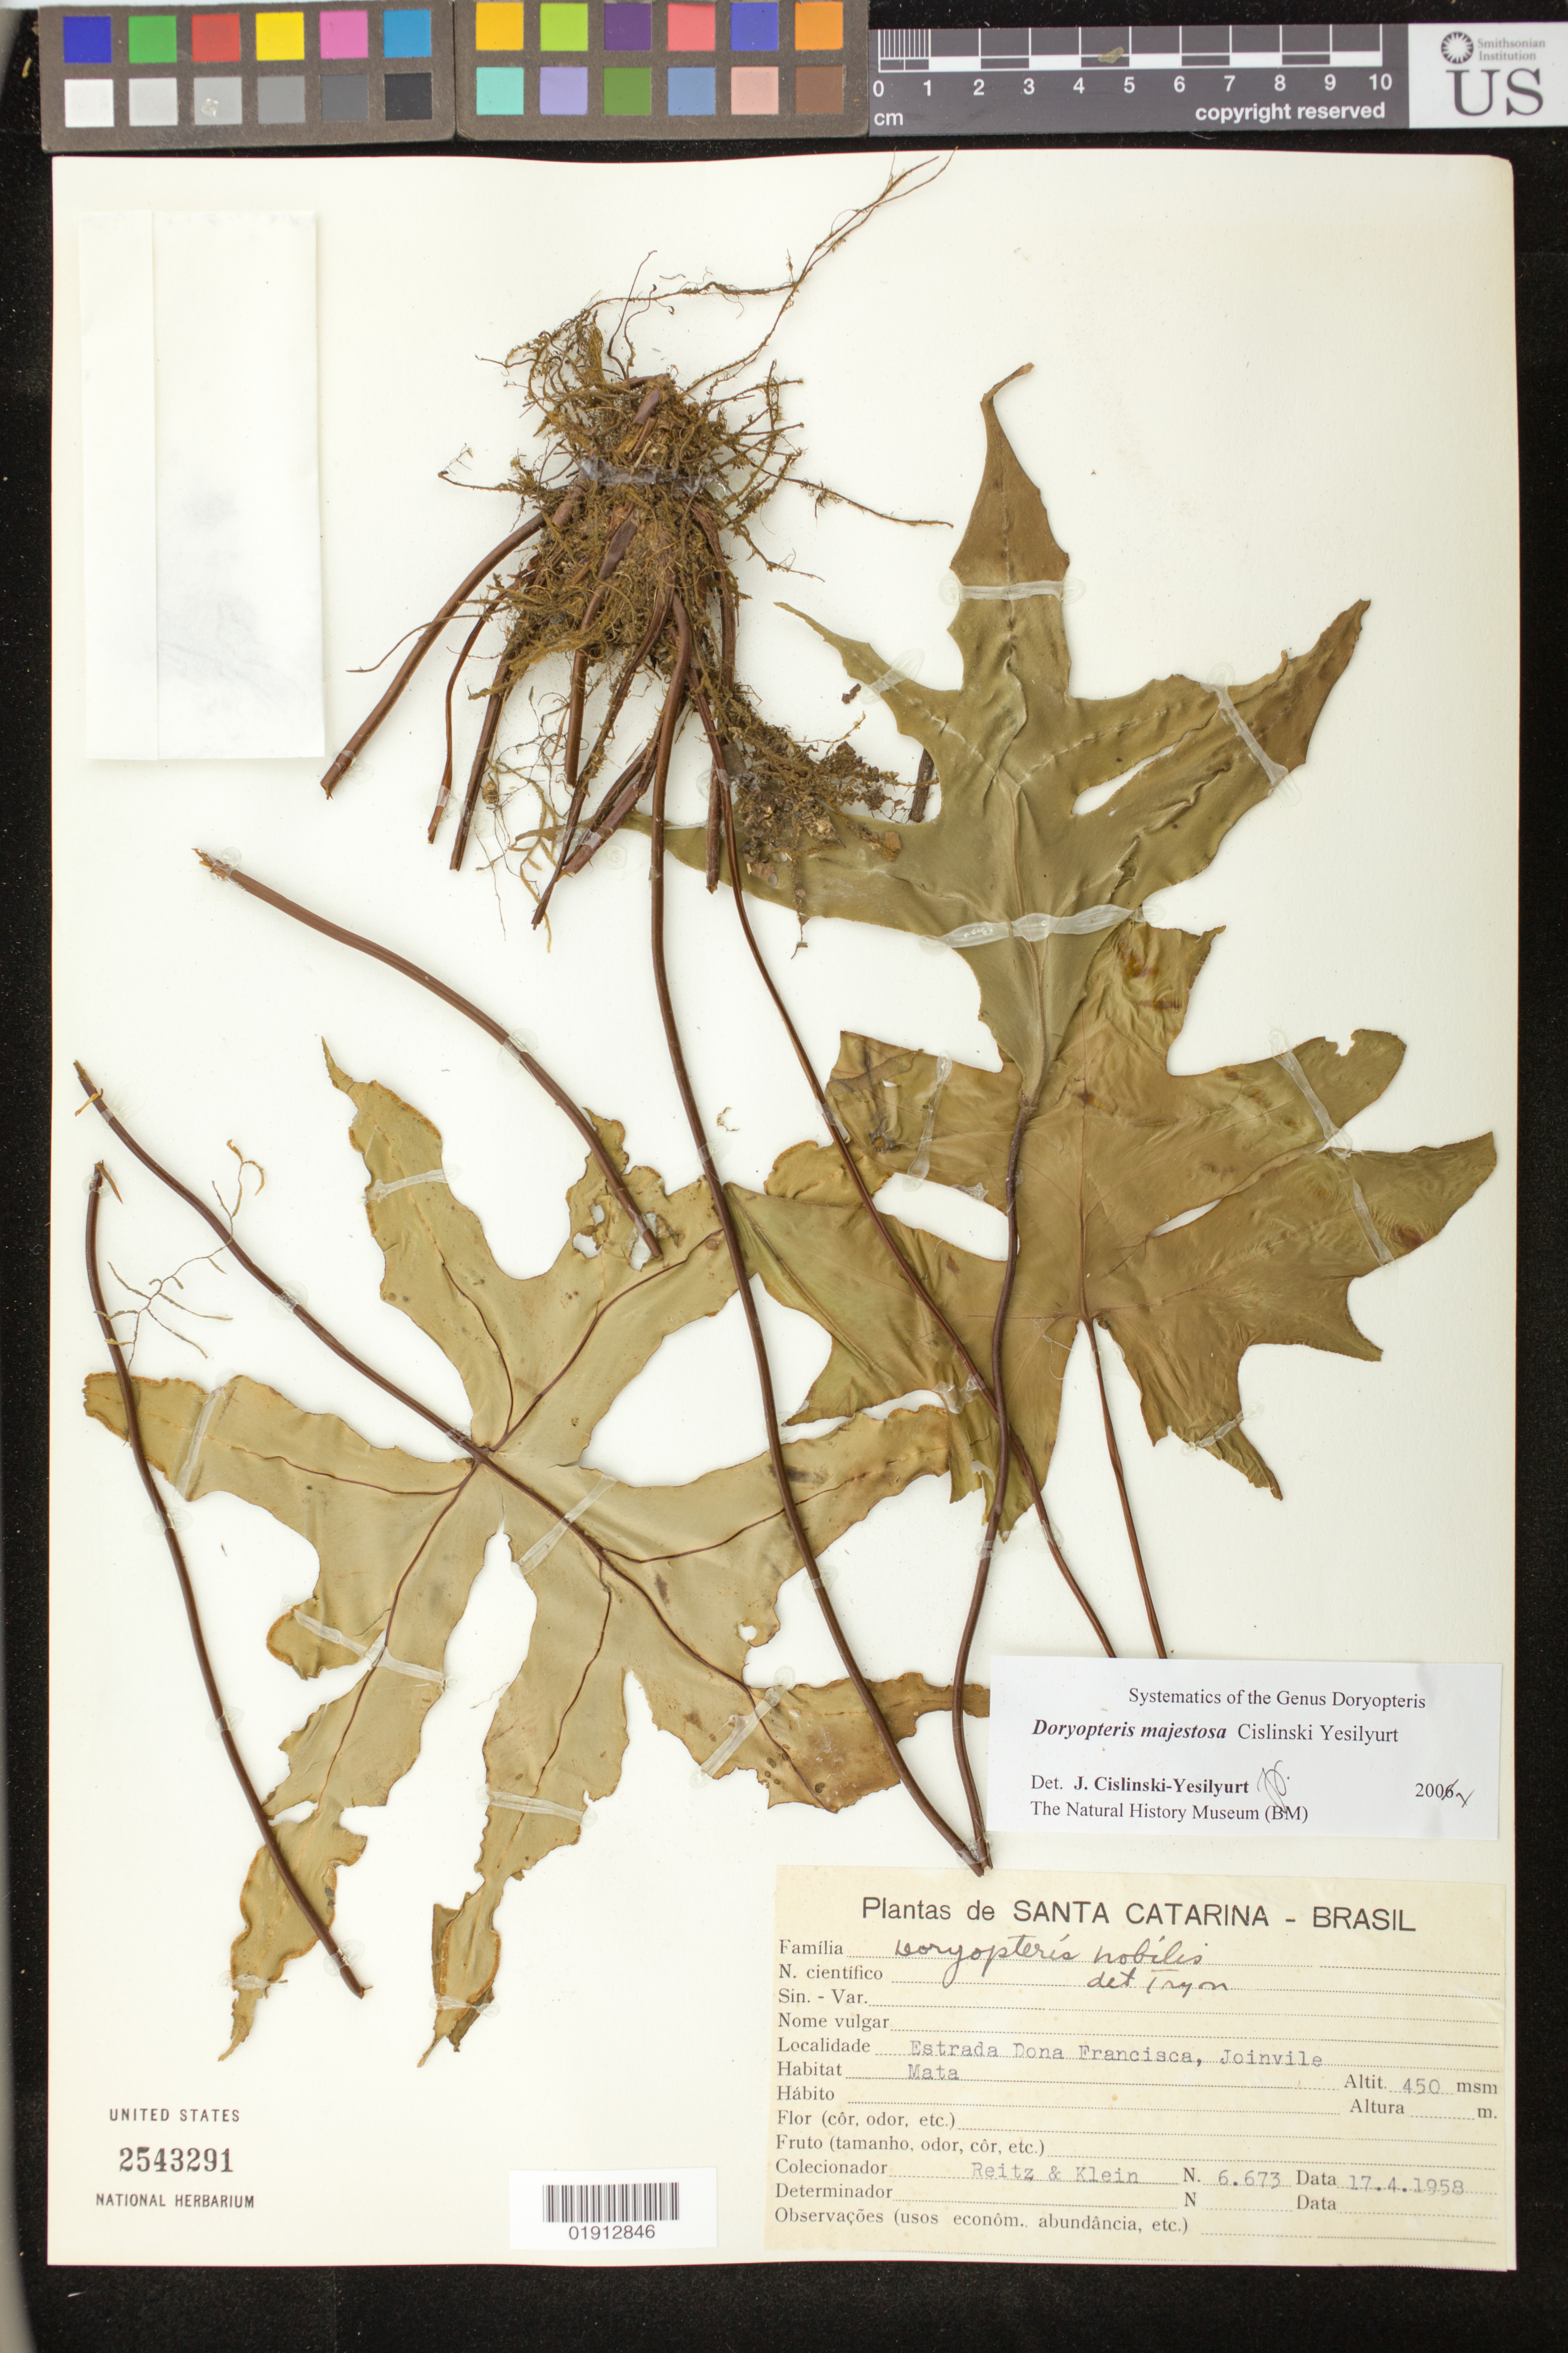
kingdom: Plantae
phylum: Tracheophyta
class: Polypodiopsida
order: Polypodiales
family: Pteridaceae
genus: Doryopteris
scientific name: Doryopteris majestosa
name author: Yesilyurt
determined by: Yesilyurt, J. C.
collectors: -- Reitz & Klein, --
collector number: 6673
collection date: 1958-04-17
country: Brazil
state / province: Santa Catarina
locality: Estrada Dona Francisca, Joinville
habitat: Mata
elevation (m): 450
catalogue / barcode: US 2543291